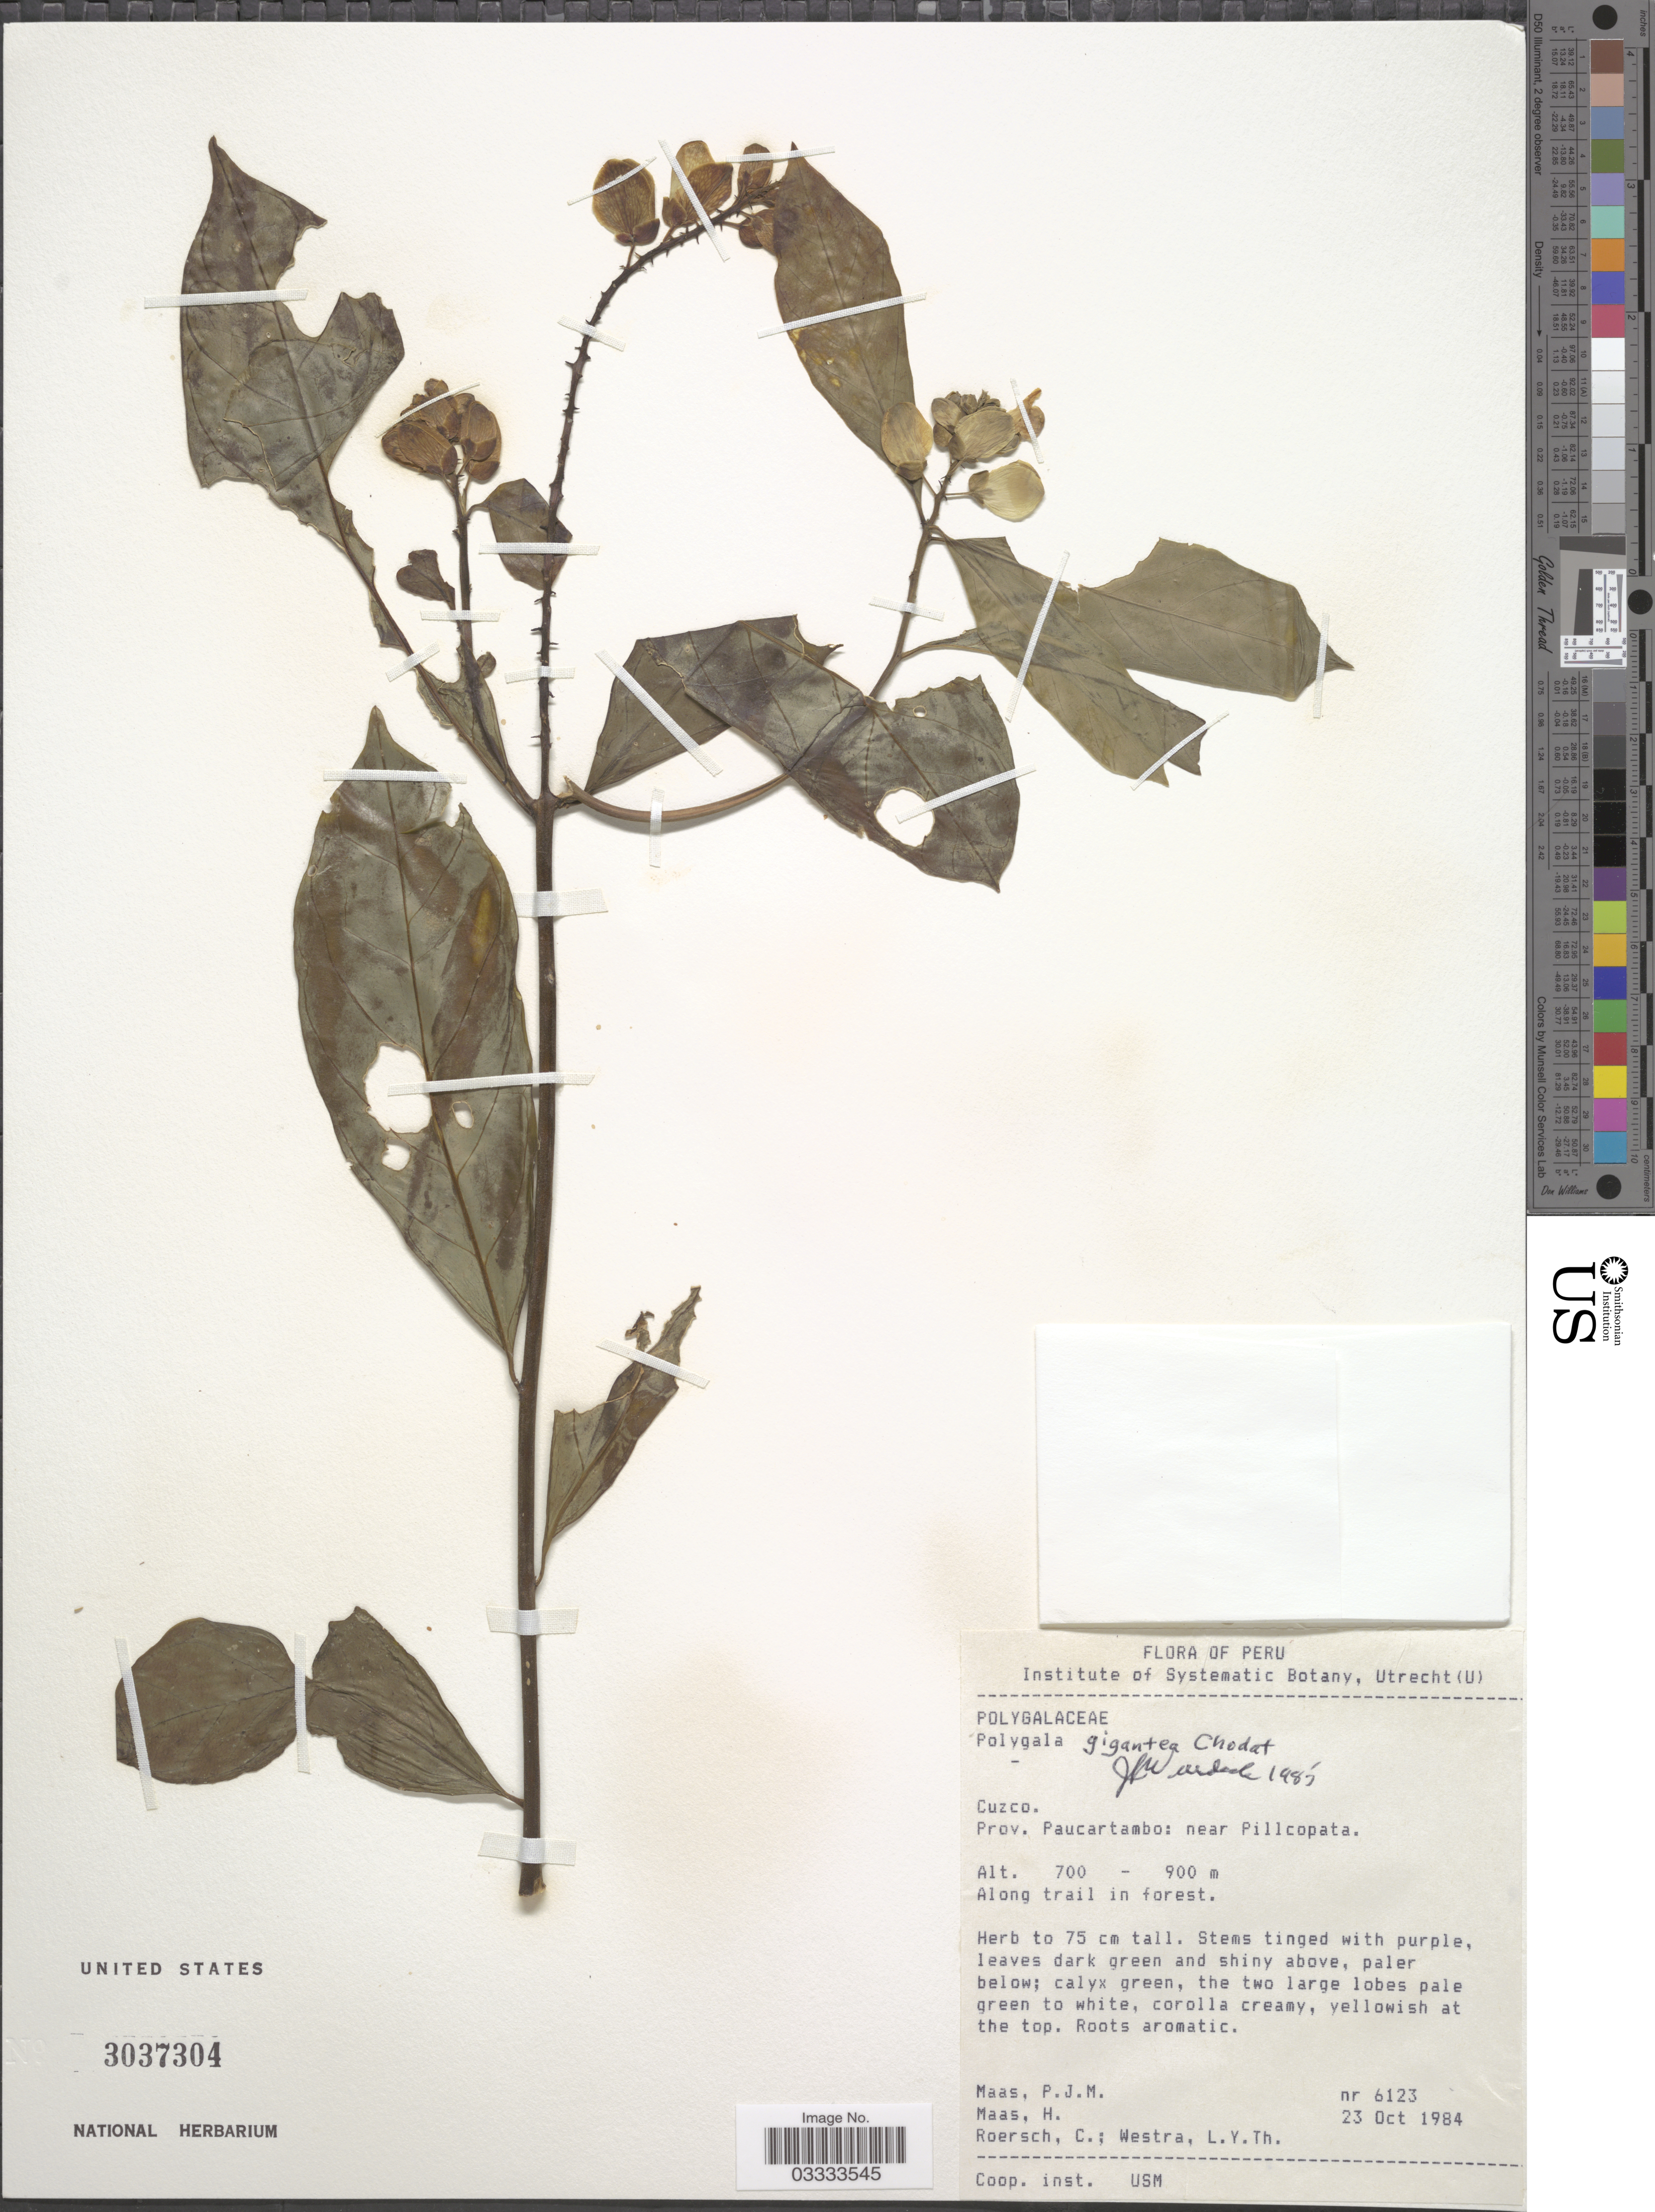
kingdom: Plantae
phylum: Tracheophyta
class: Magnoliopsida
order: Fabales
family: Polygalaceae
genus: Caamembeca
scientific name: Caamembeca gigantea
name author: (Chodat) J.F.B. Pastore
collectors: P. Maas, H. Maas, C. Roersch & L. Y. T. Westra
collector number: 6123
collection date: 1984-10-23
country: Peru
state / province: Cusco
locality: Cuzco. Prov. Paucartambo: near Pillcopata. Along trail in forest.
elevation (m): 700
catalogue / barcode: US 3037304